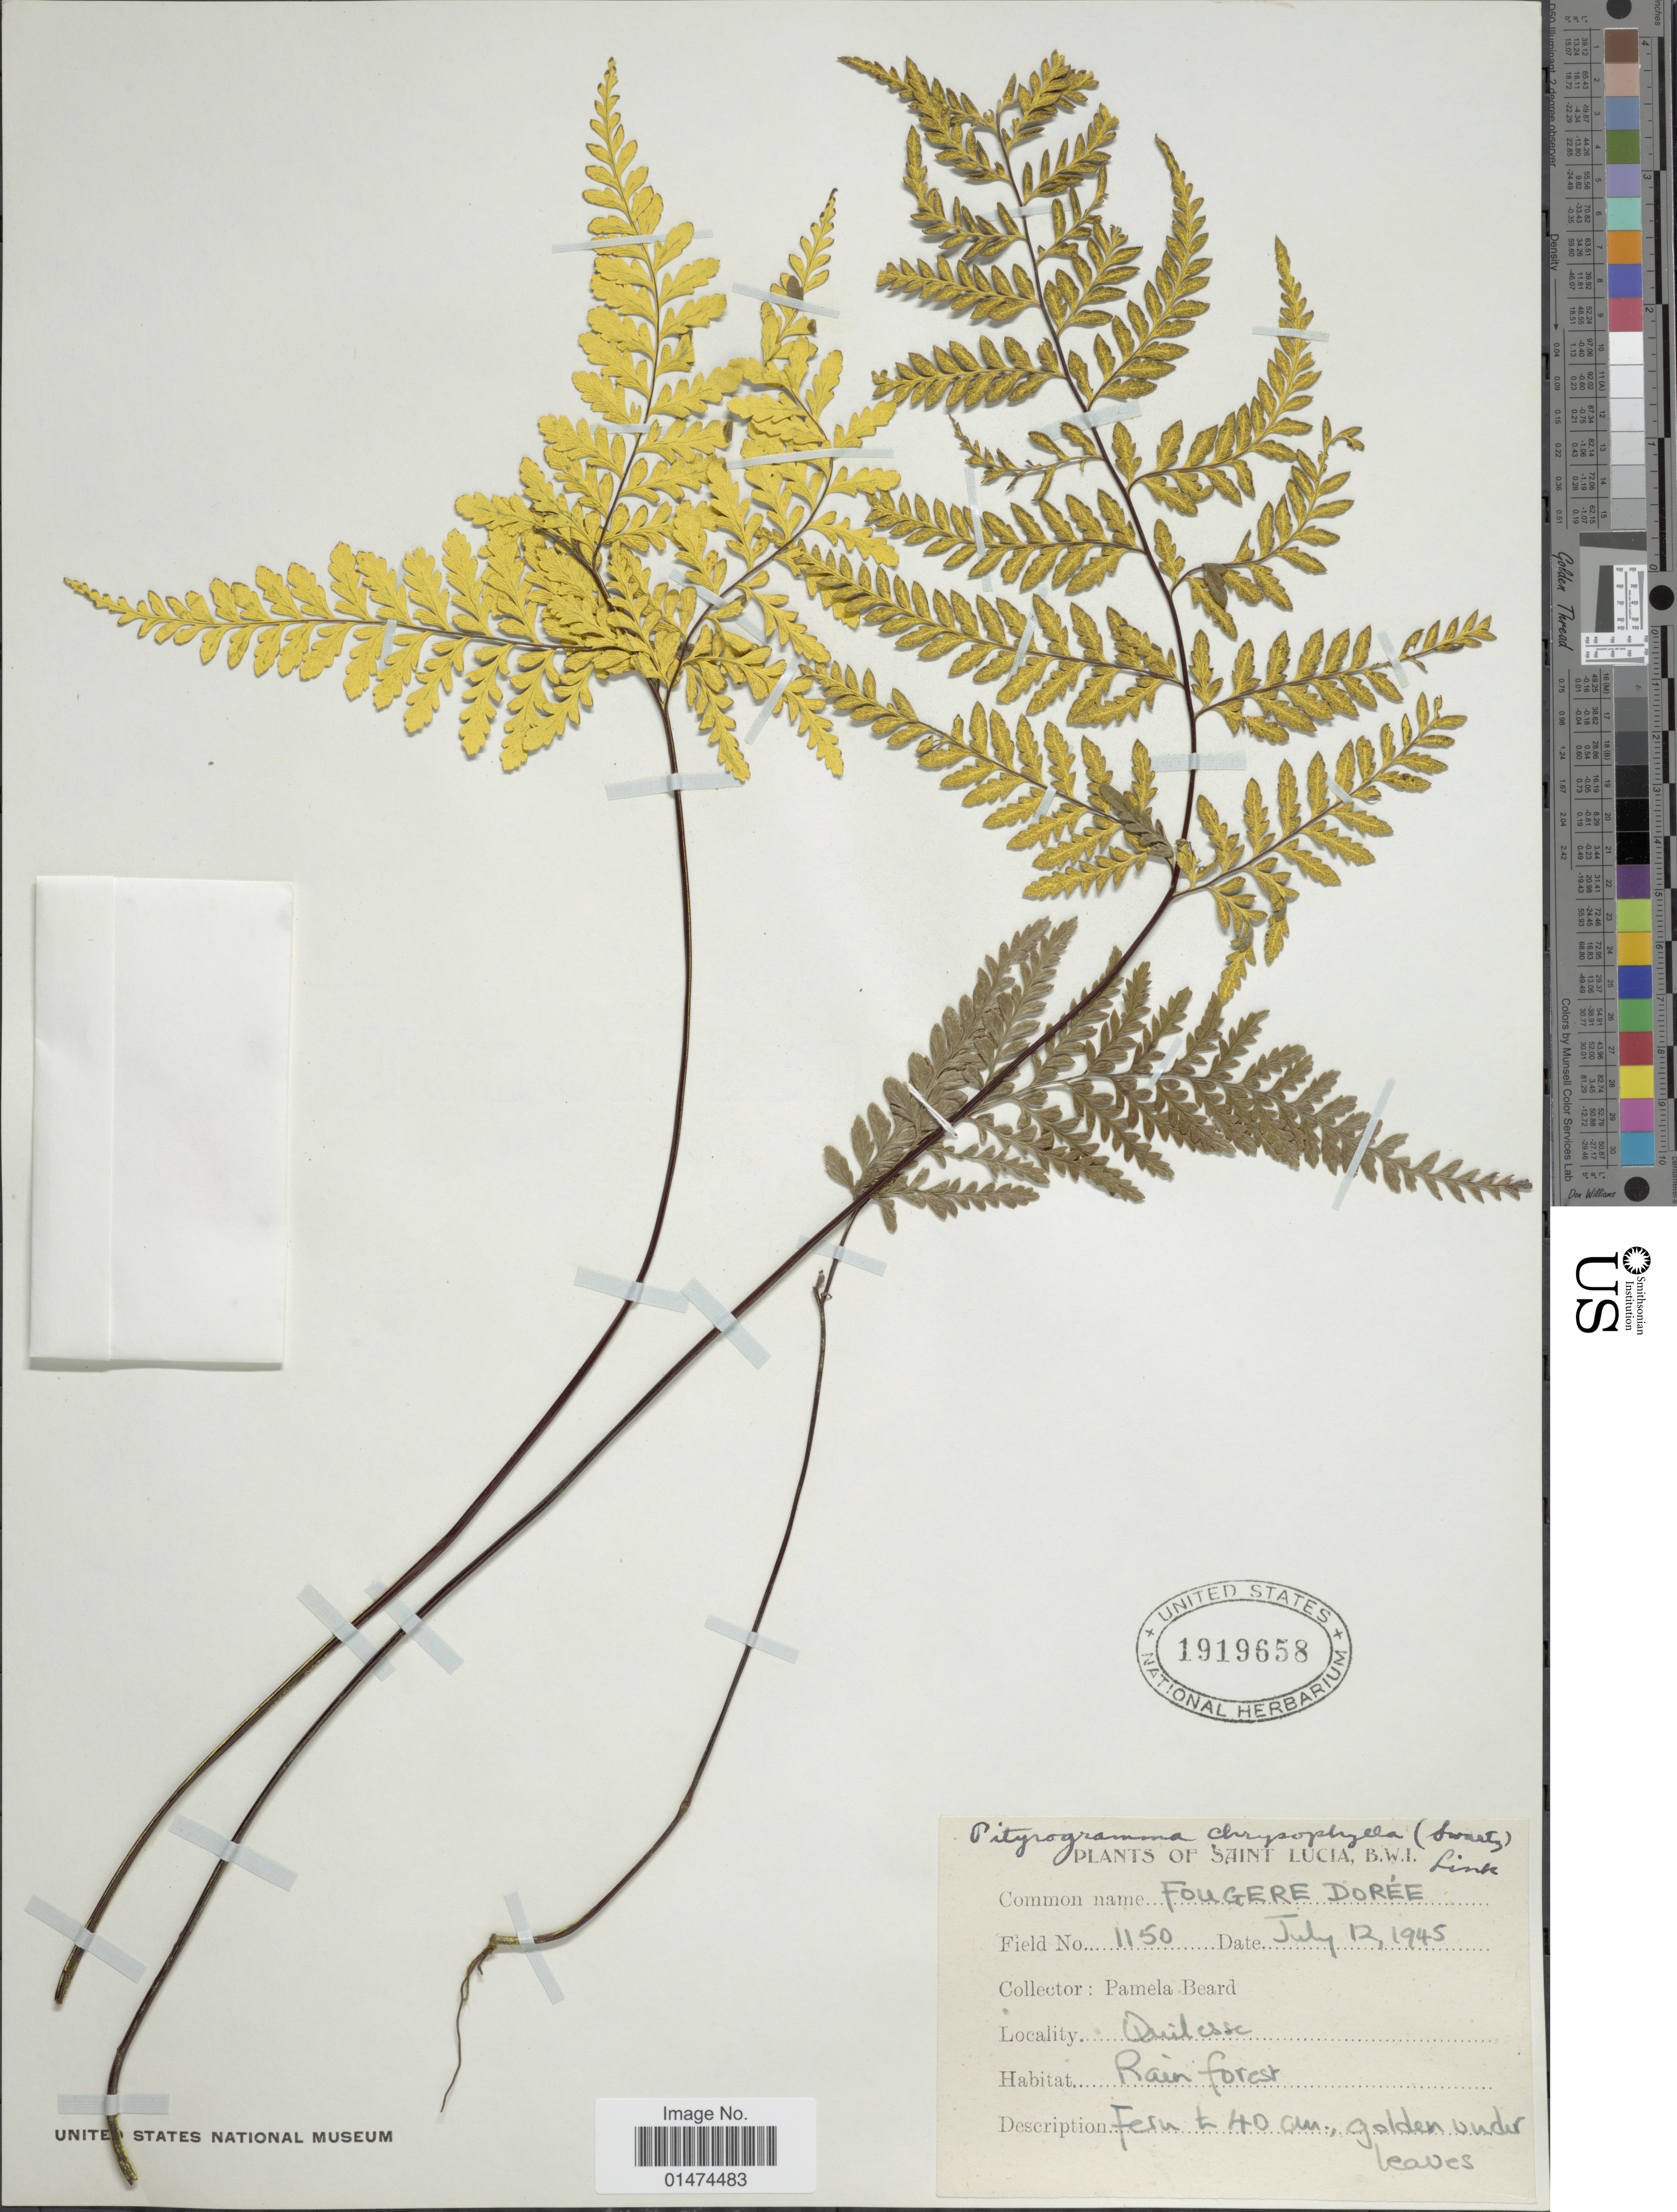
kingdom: Plantae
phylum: Tracheophyta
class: Polypodiopsida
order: Polypodiales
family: Pteridaceae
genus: Pityrogramma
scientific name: Pityrogramma chrysophylla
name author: (Sw.) Link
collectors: P. Beard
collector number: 1150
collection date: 1945-07-12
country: St. Lucia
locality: Saint Lucia, B.W.I. Quilesse.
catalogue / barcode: US 1919658